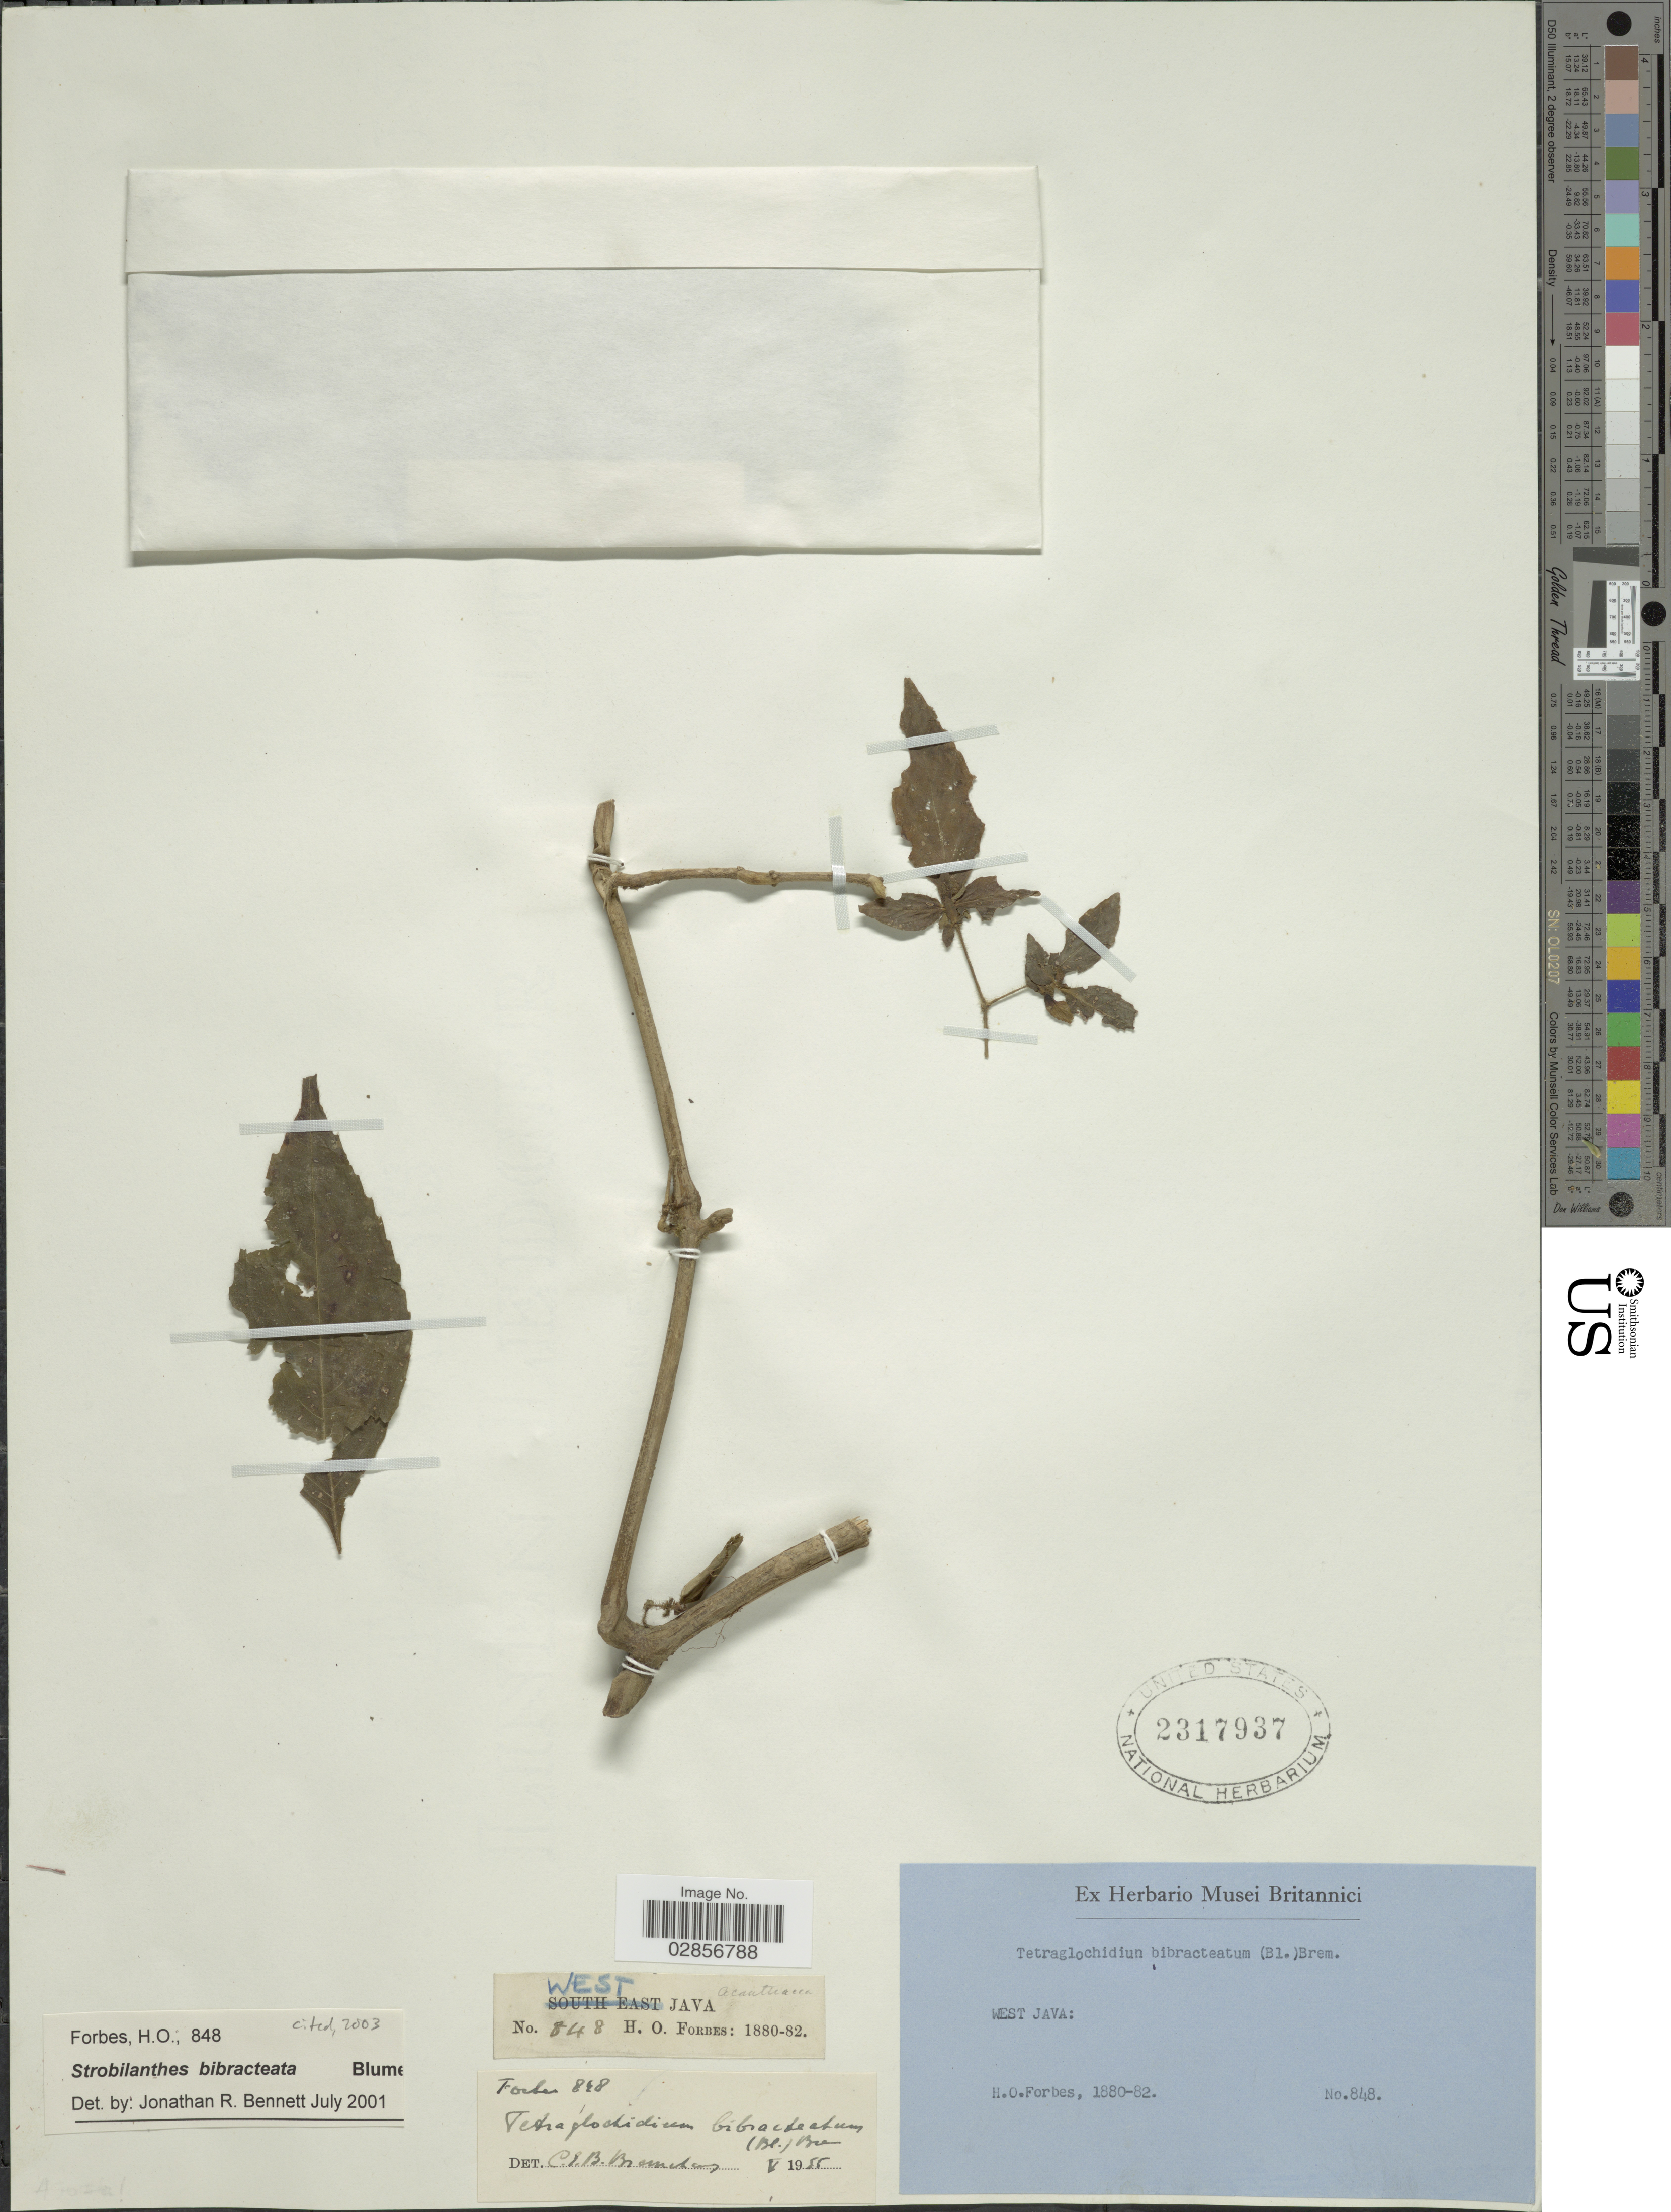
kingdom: Plantae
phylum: Tracheophyta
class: Magnoliopsida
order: Lamiales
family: Acanthaceae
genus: Strobilanthes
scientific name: Strobilanthes bibracteata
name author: Blume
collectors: H. O. Forbes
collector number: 848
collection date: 1880/1882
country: Indonesia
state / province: Java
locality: West Java.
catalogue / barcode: US 2317937